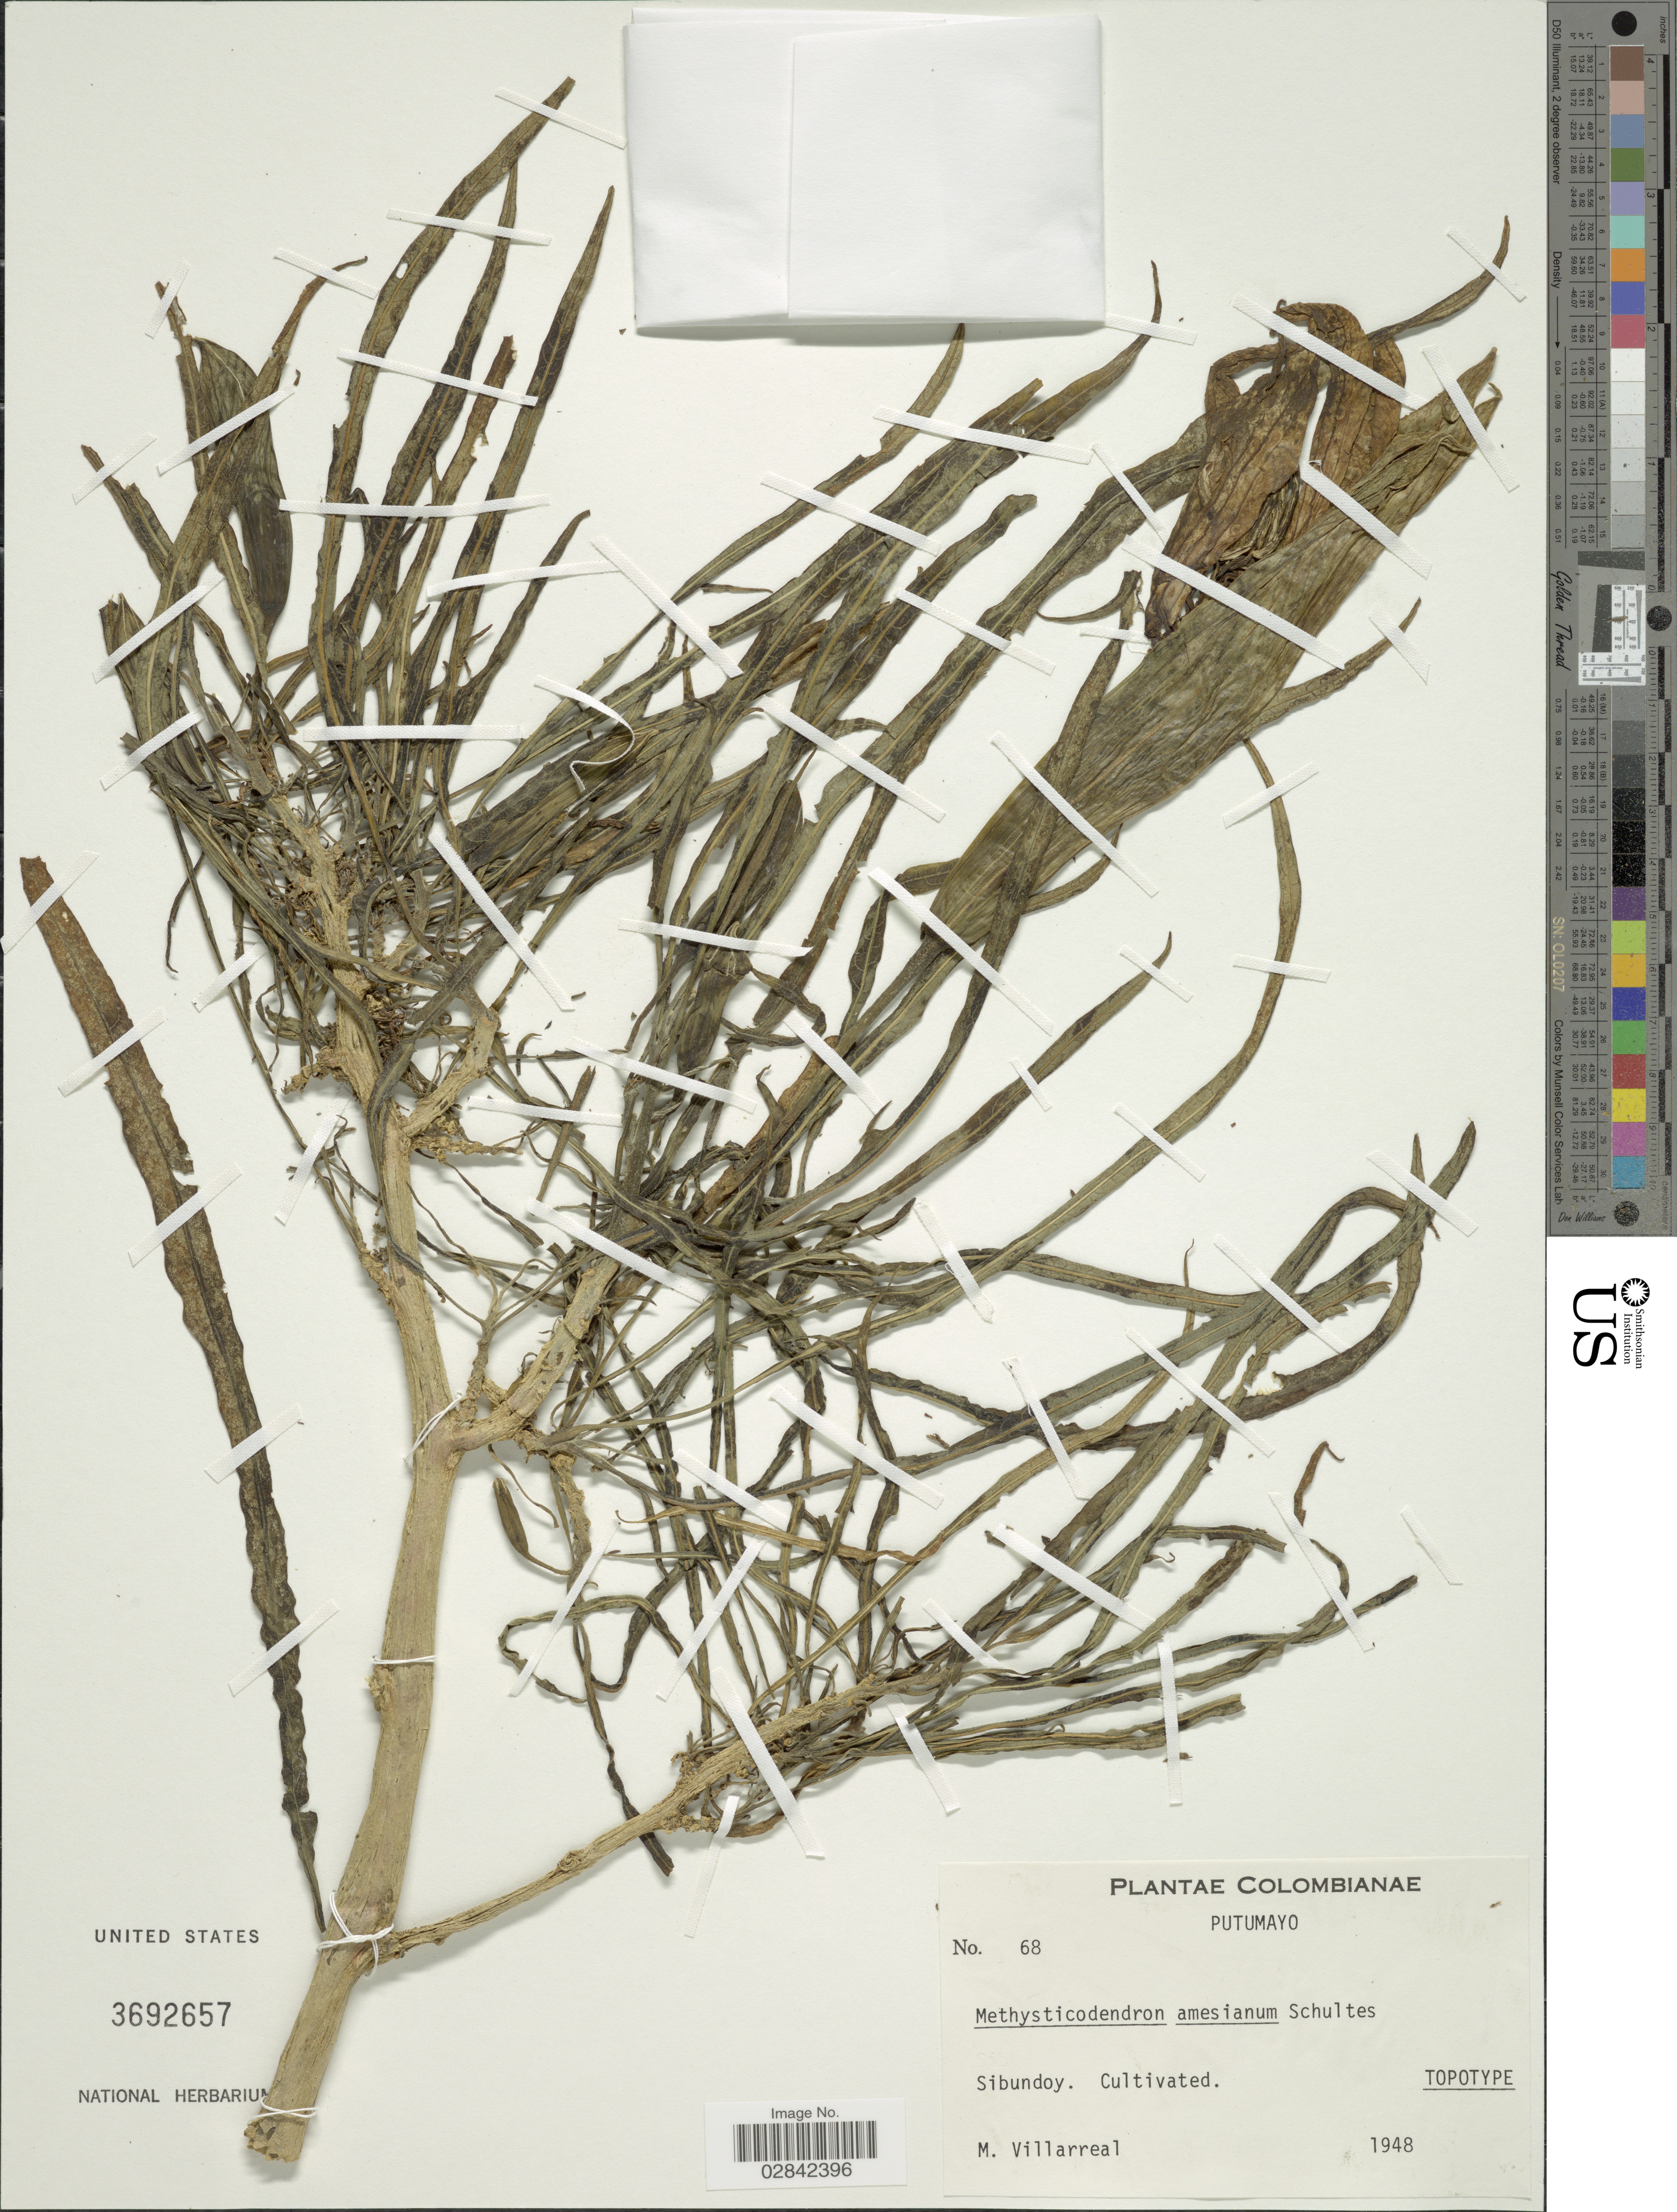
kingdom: Plantae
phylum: Tracheophyta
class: Magnoliopsida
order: Solanales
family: Solanaceae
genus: Brugmansia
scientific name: Brugmansia x candida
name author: Pers.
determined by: Kehoe, J.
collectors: M. Villarreal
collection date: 1948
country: Colombia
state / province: Putumayo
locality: Sibundoy.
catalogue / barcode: US 3692657